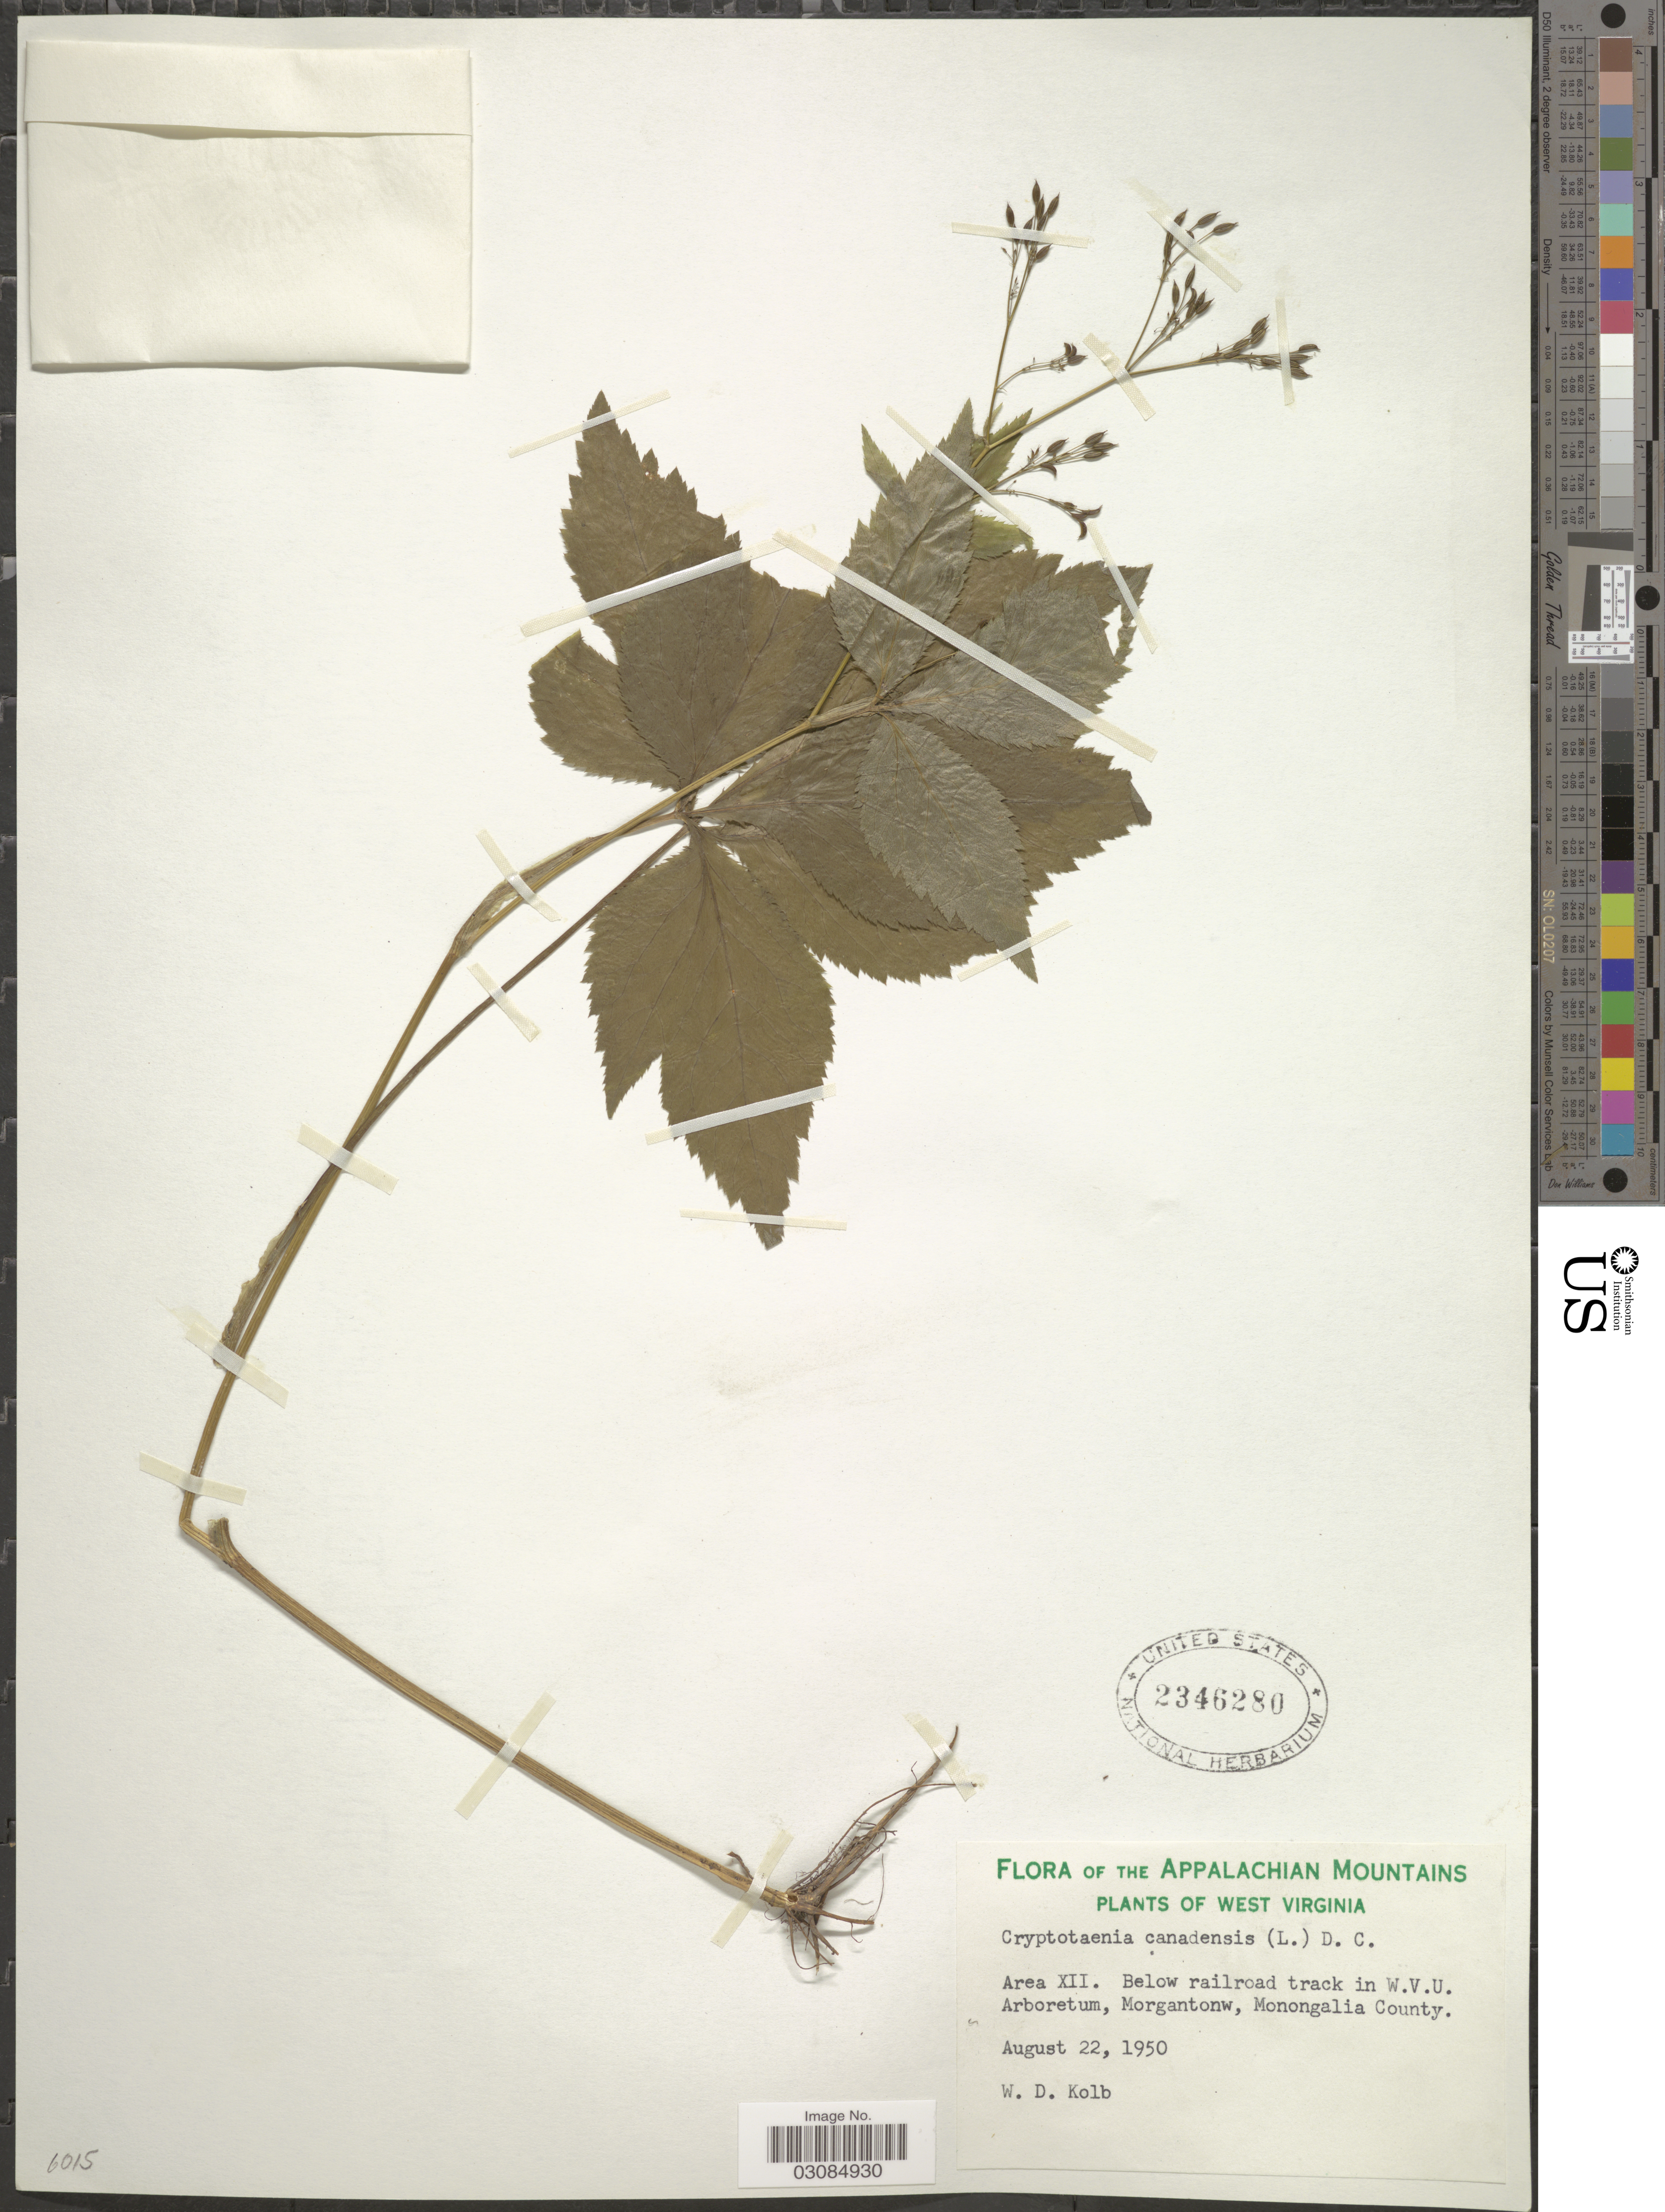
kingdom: Plantae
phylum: Tracheophyta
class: Magnoliopsida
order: Apiales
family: Apiaceae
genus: Cryptotaenia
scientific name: Cryptotaenia canadensis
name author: (L.) DC.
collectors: W. Kolb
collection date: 1950-08-22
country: United States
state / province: West Virginia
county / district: Monongalia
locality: Appalachian Mountains. Area XII. Below railroad track in W.V.U. Arboretum, Morgantonw, Monongalia County.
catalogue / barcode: US 2346280